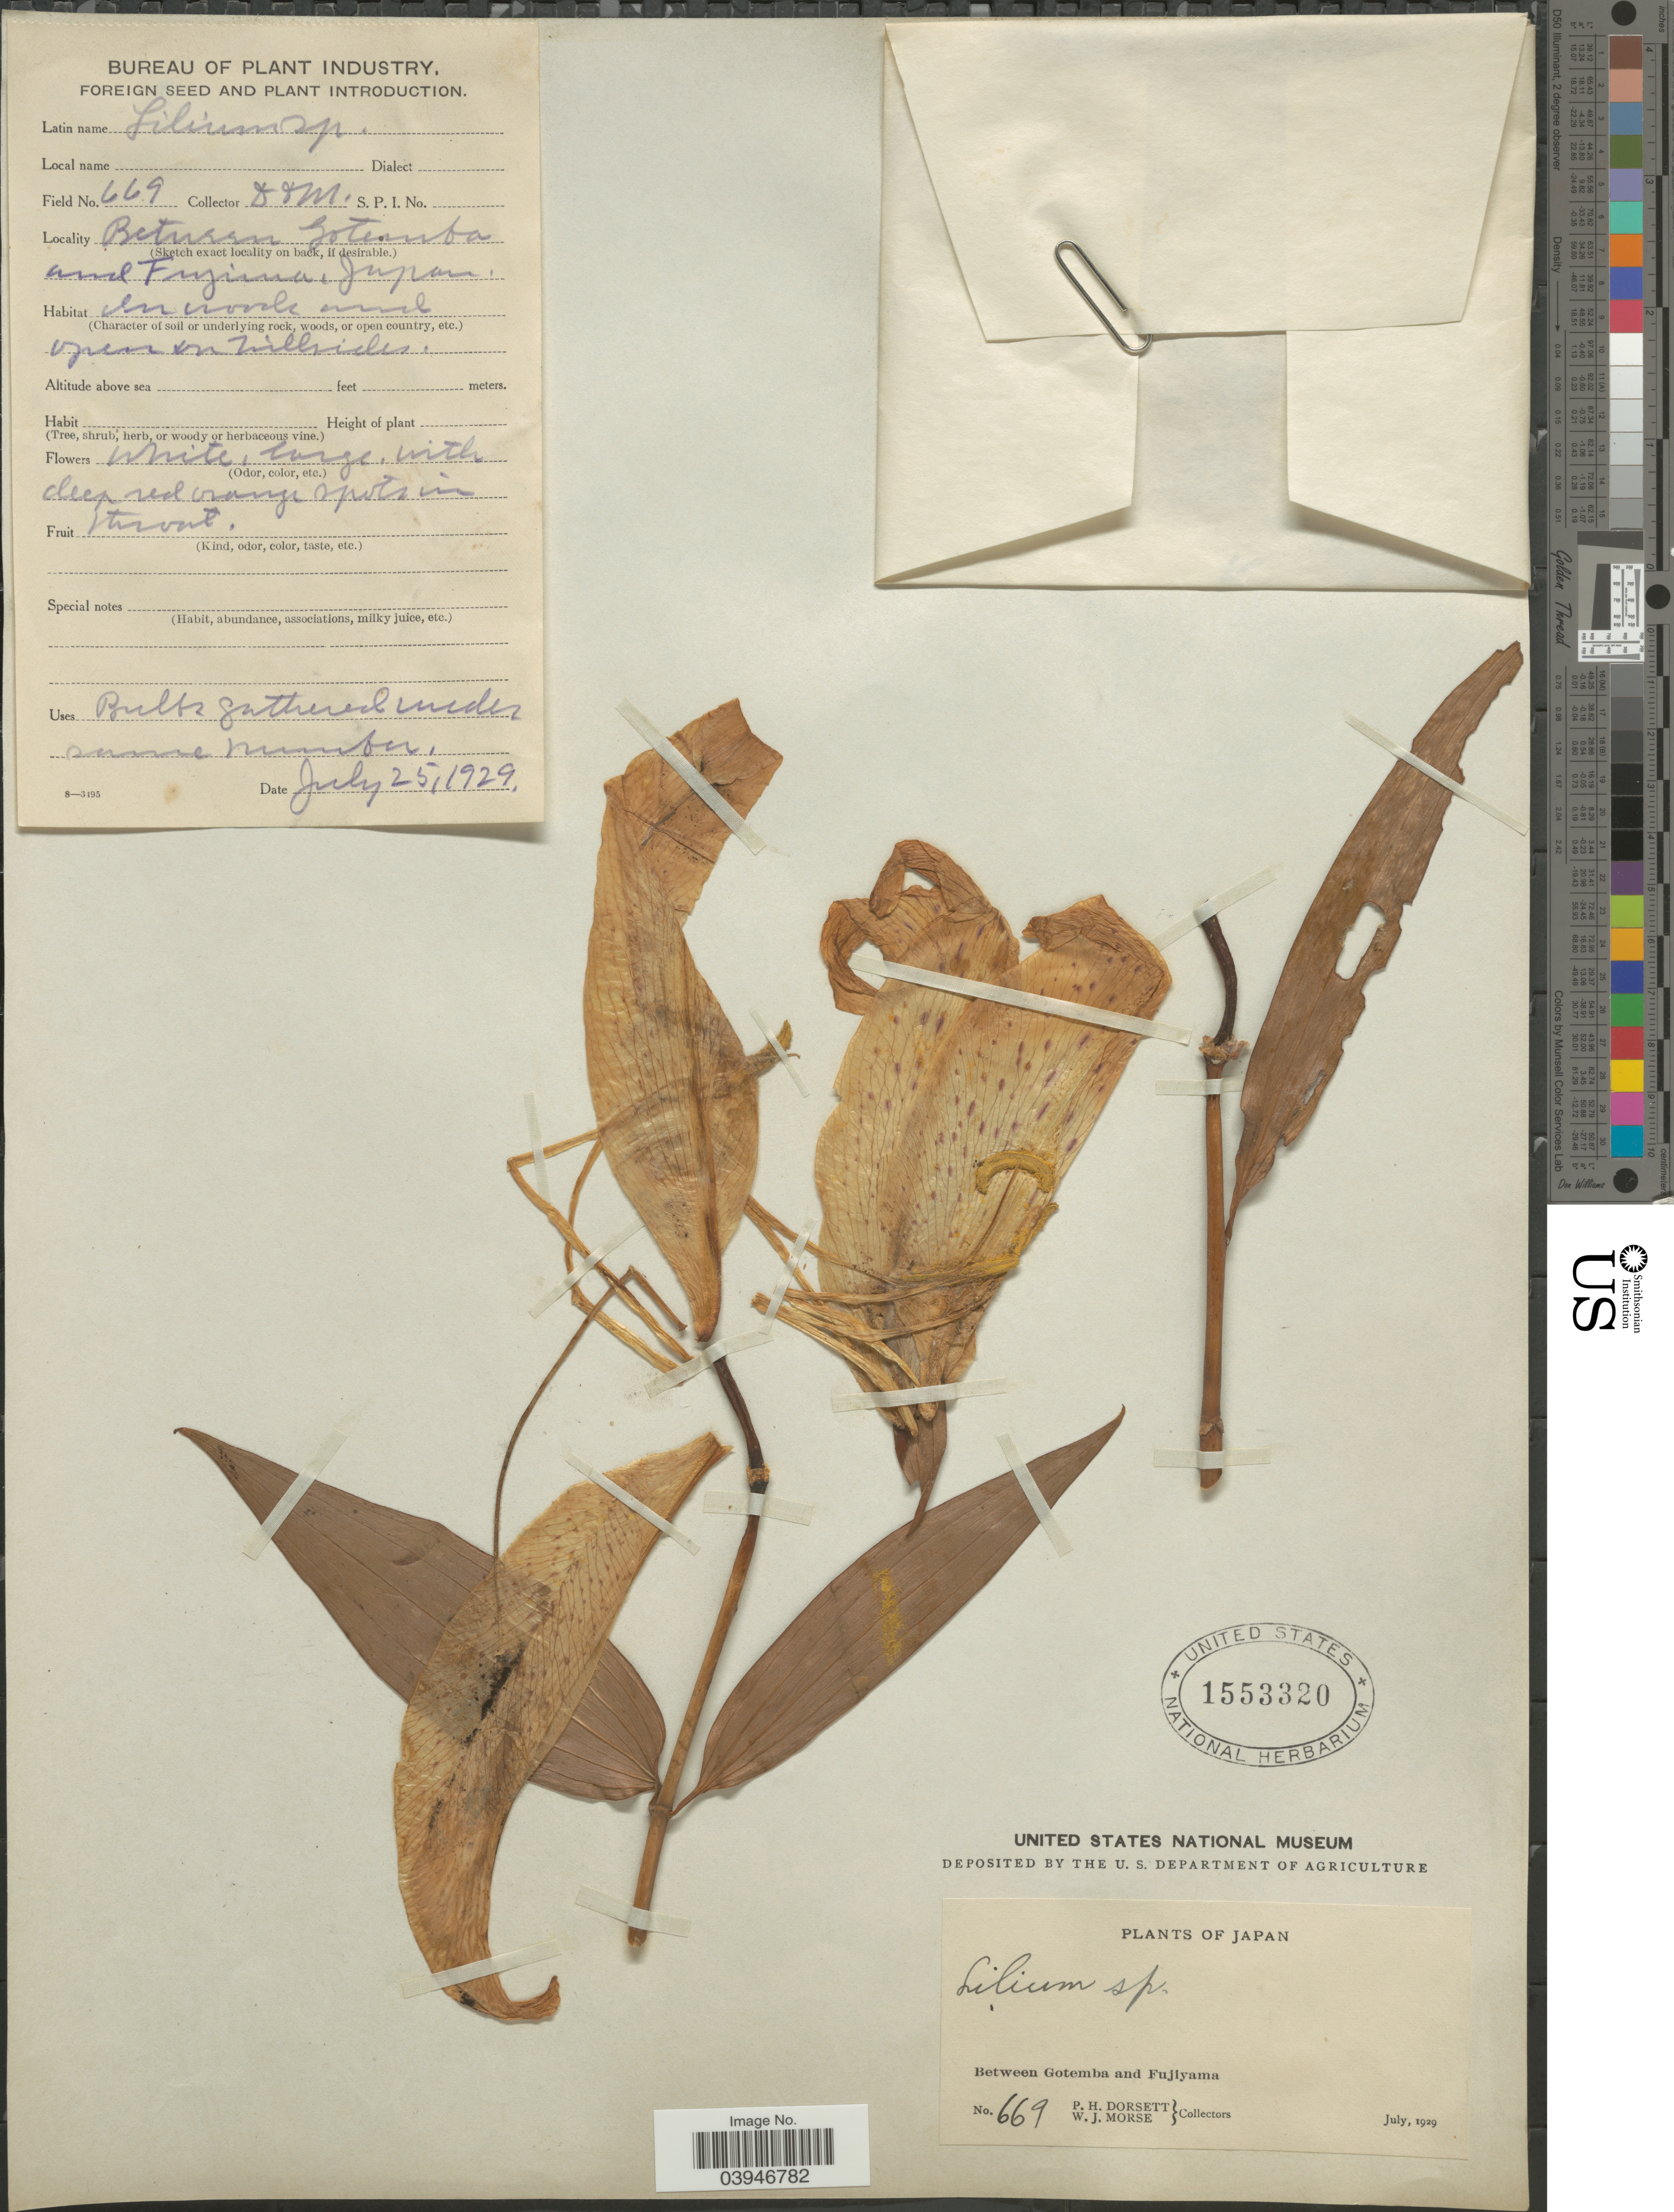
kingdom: Plantae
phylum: Tracheophyta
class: Liliopsida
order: Liliales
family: Liliaceae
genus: Lilium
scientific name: Lilium sp.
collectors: P. H. Dorsett & W. J. Morse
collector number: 669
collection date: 1929-07-25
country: Japan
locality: Between Gotemba and Fujiyama.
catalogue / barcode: US 1553320